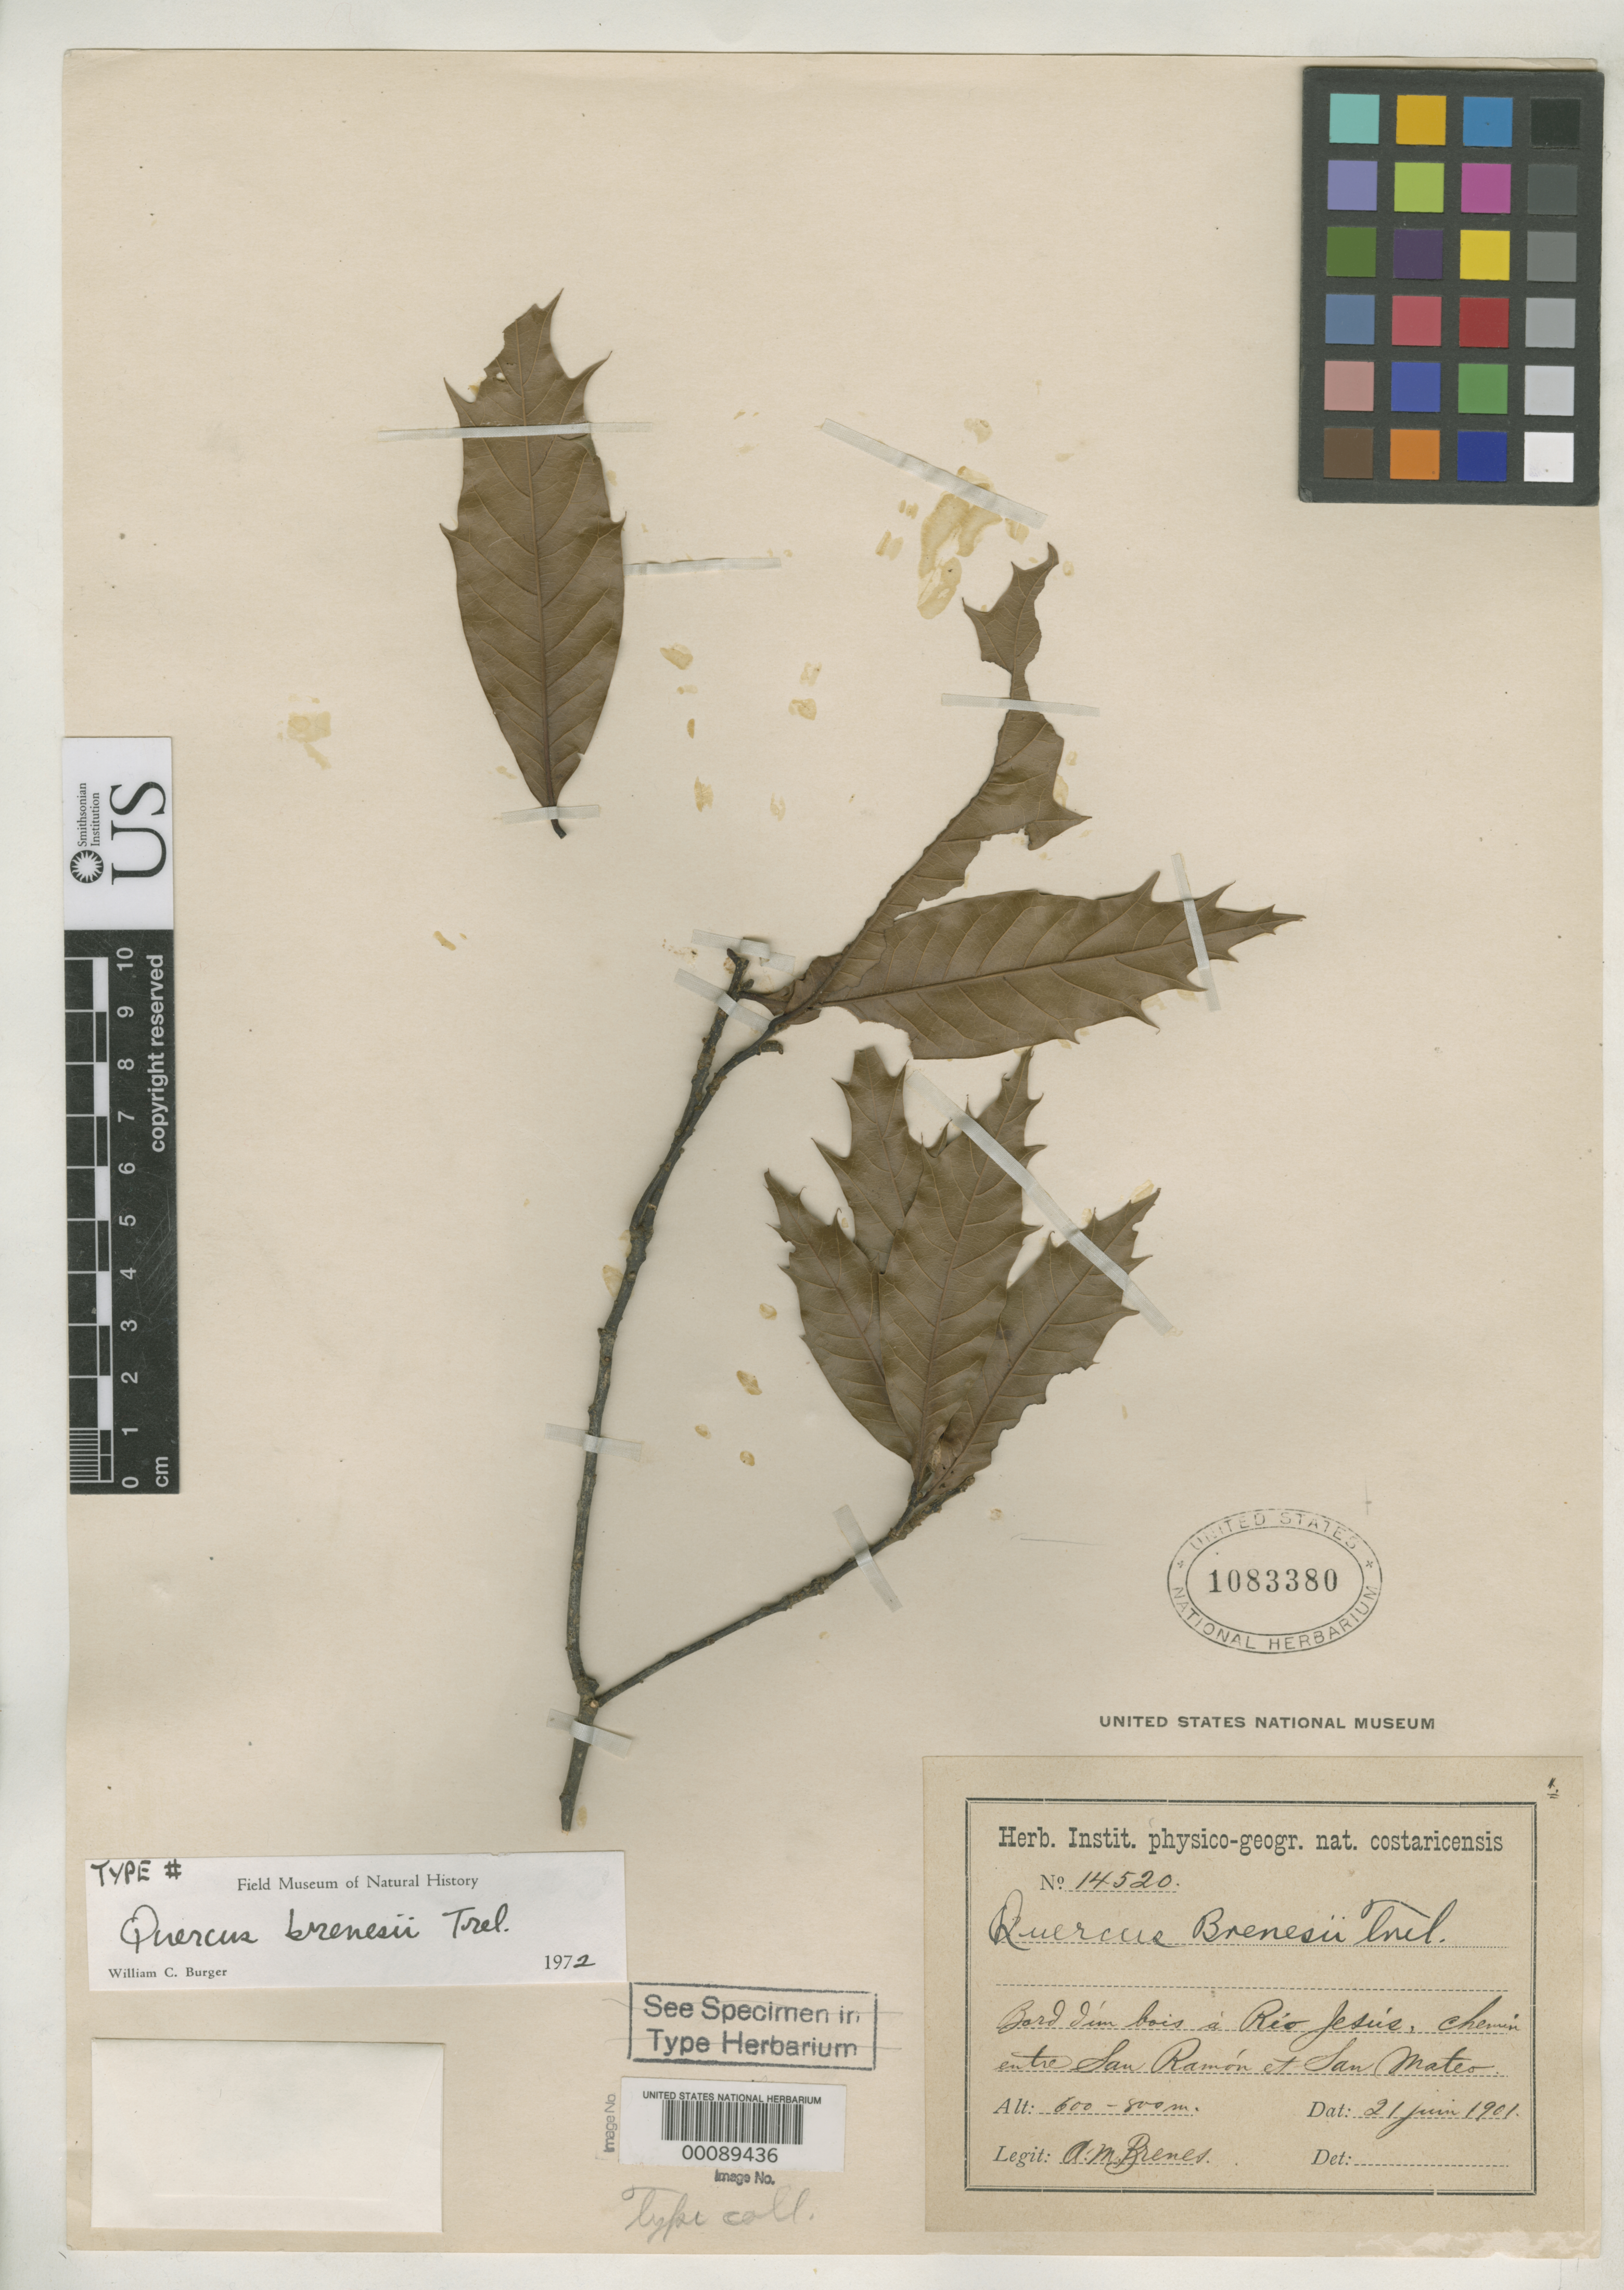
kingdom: Plantae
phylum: Tracheophyta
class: Magnoliopsida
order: Fagales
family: Fagaceae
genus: Quercus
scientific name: Quercus brenesii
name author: Trel.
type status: Isotype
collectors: A. Brenes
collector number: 14520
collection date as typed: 21 Jun 1901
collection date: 1901-06-21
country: Costa Rica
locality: Rio Jesus, between San Ramon and San Mateo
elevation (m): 600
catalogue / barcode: US 1083380